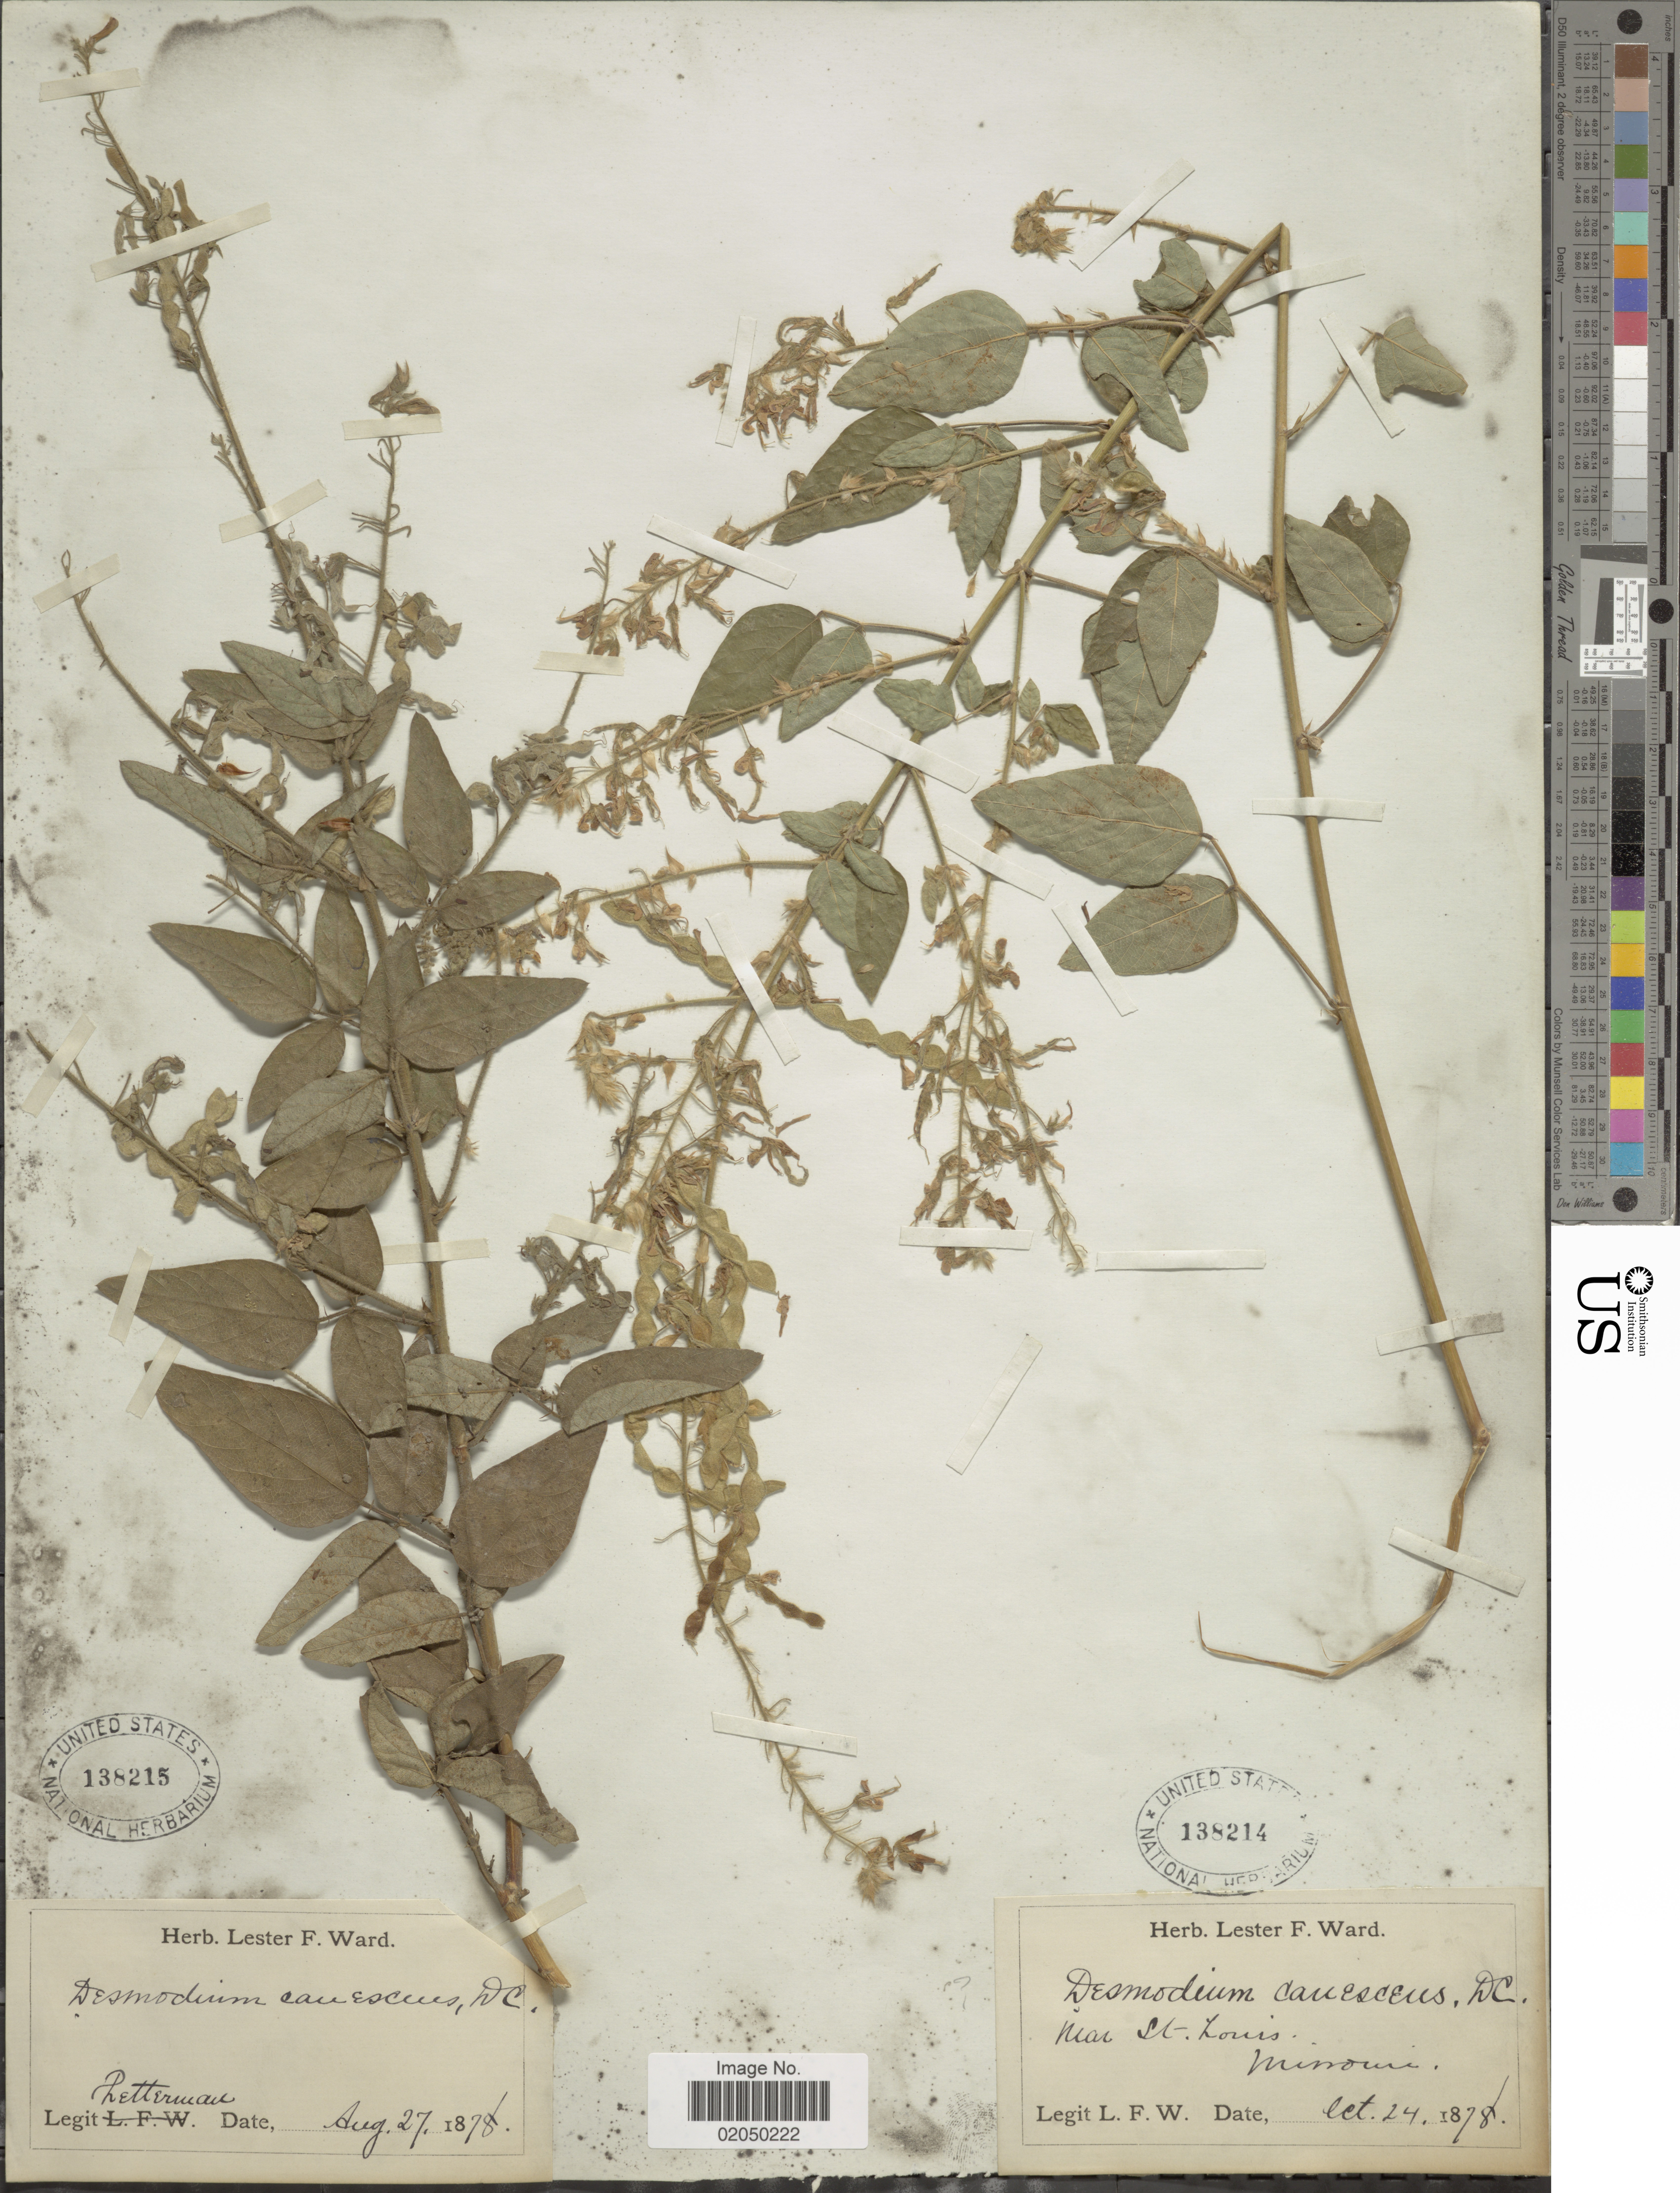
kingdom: Plantae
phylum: Tracheophyta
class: Magnoliopsida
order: Fabales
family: Fabaceae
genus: Desmodium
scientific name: Desmodium canescens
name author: (L.) DC.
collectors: Letterman, --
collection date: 1878-08-27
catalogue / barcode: US 138215